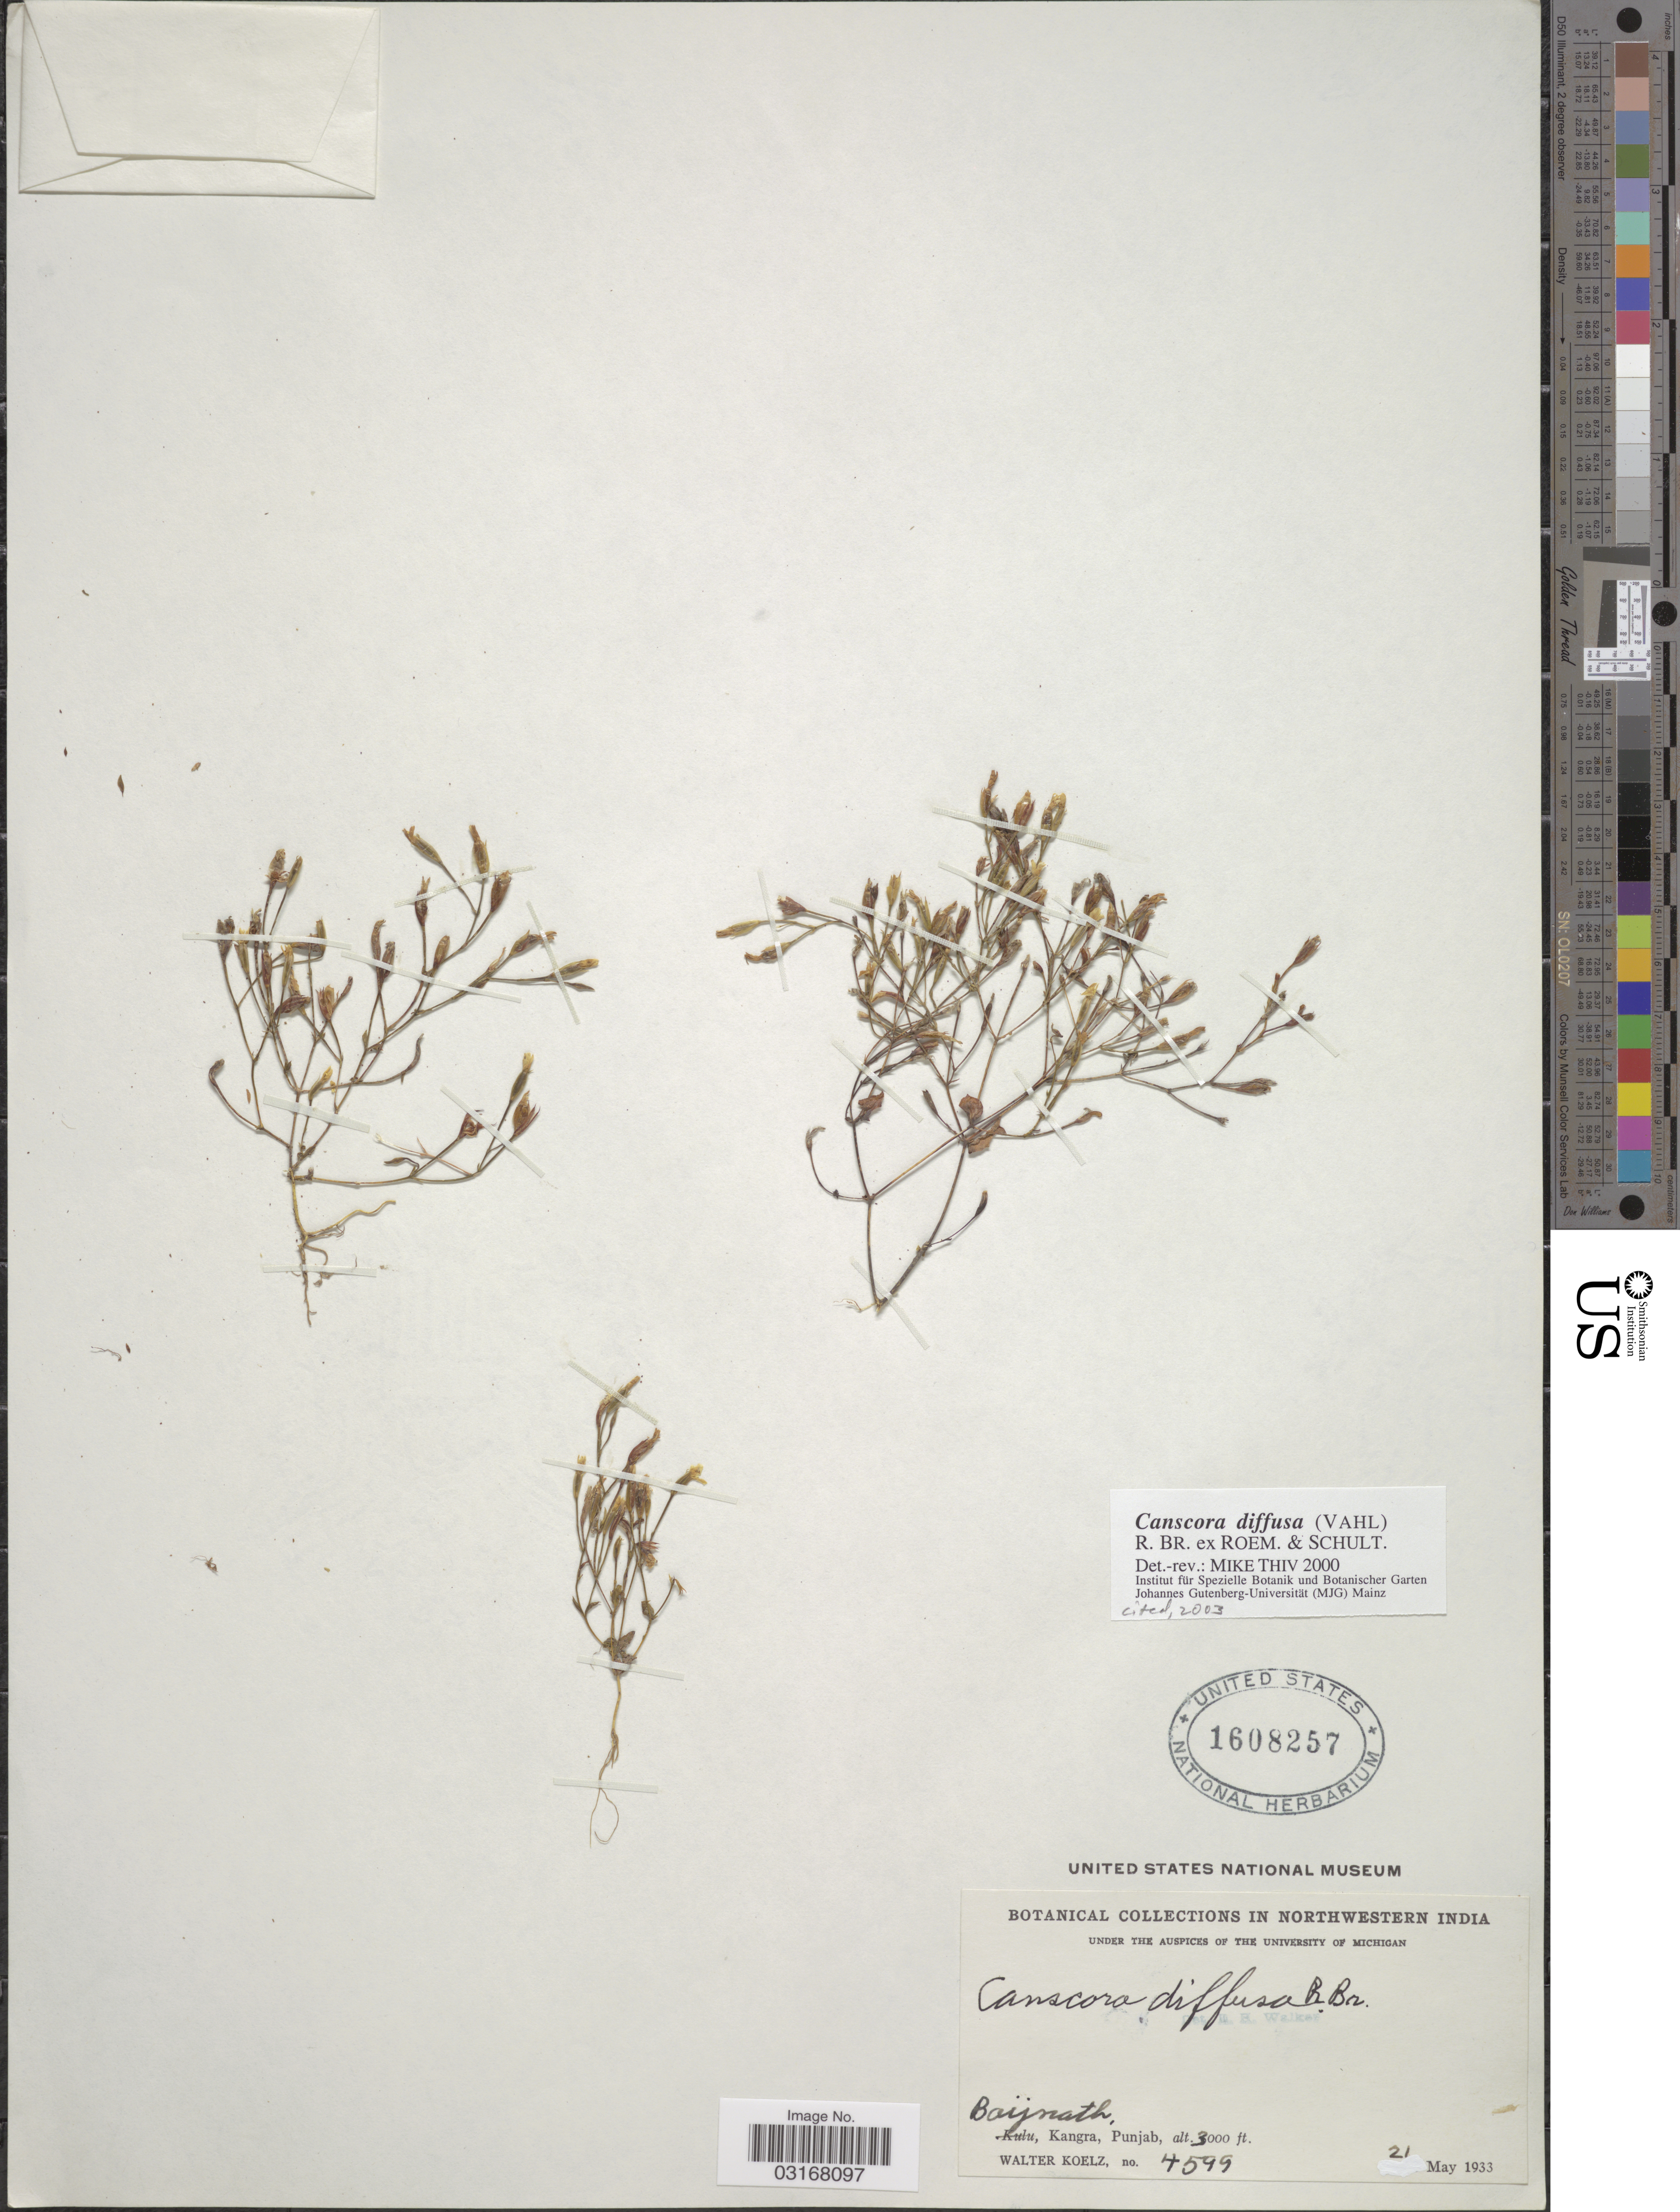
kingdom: Plantae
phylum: Tracheophyta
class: Magnoliopsida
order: Gentianales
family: Gentianaceae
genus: Canscora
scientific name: Canscora diffusa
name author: (Vahl) R. Br. ex Roem. & Schult.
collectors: W. N. Koelz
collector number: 4599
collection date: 1933-05-21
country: India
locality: Northwestern India. Baijnath, Kangra.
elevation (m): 914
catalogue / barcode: US 1608257